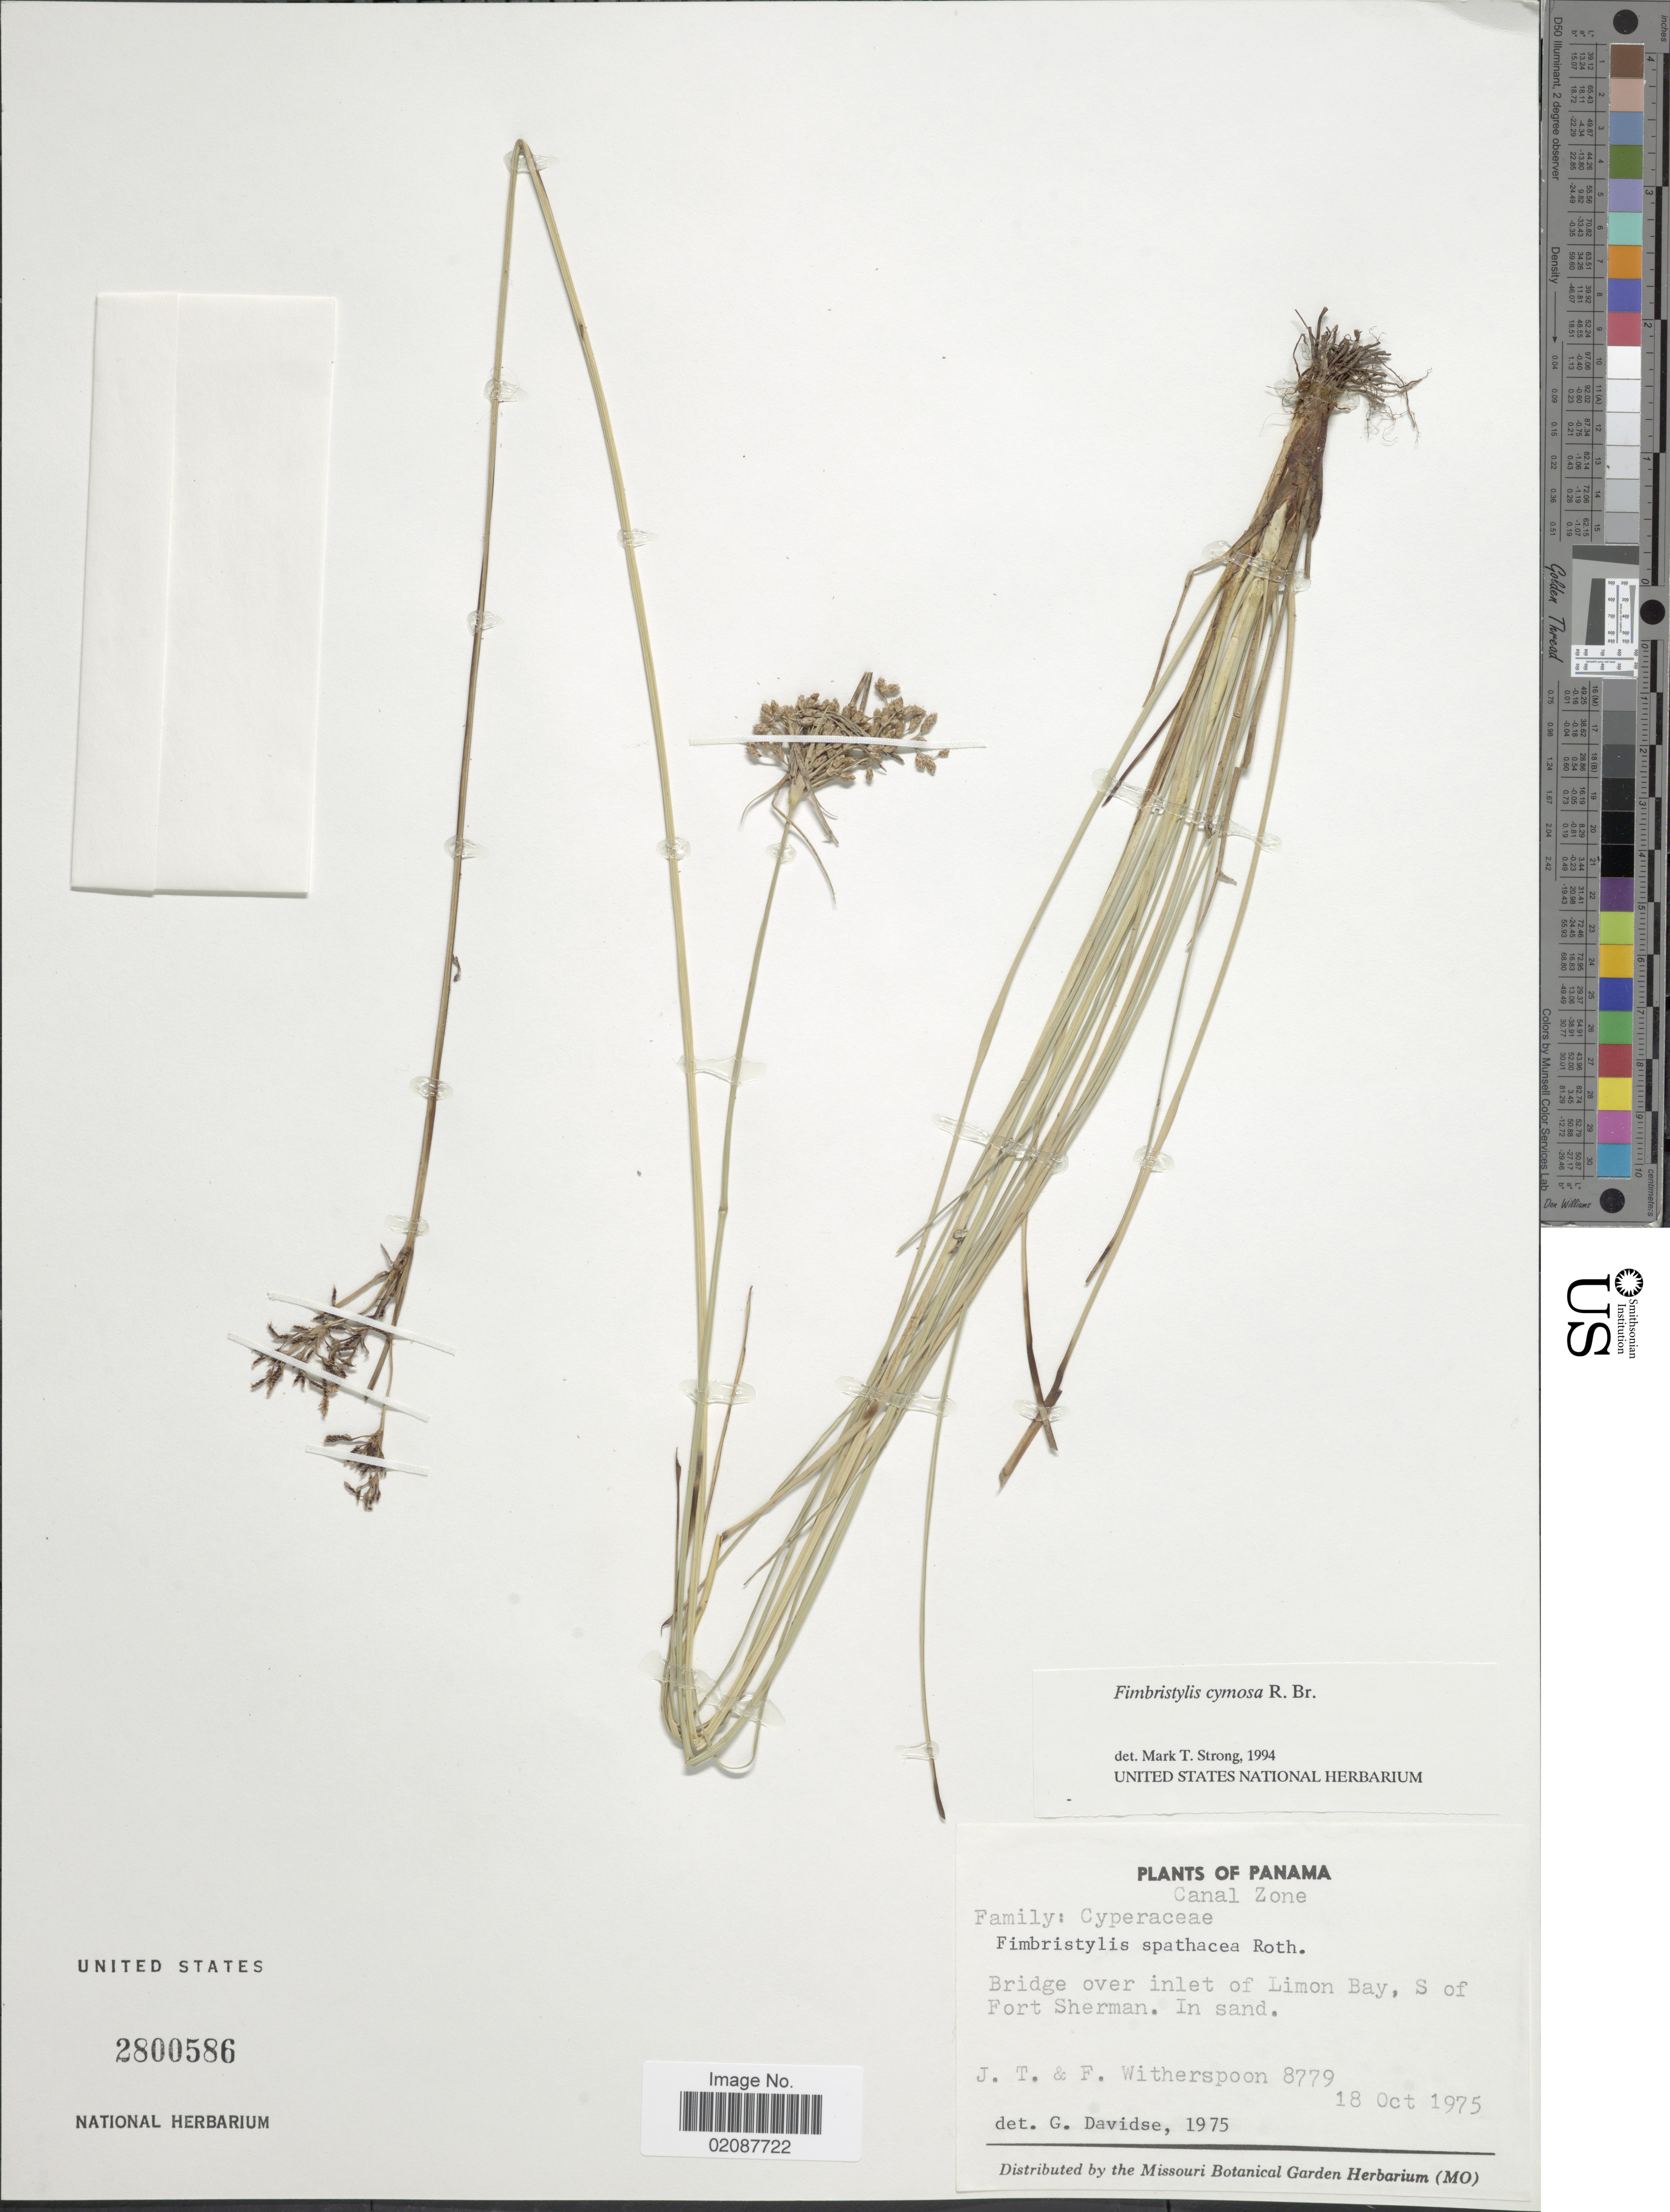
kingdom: Plantae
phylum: Tracheophyta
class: Liliopsida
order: Poales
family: Cyperaceae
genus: Fimbristylis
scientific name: Fimbristylis cymosa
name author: R. Br.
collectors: J. Witherspoon & F. Witherspoon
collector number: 8779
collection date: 1975-10-18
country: Panama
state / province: Colón / Panamá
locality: Canal Zone, Bridge over inlet of Limon Bay, S of Fort Sherman.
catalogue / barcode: US 2800586